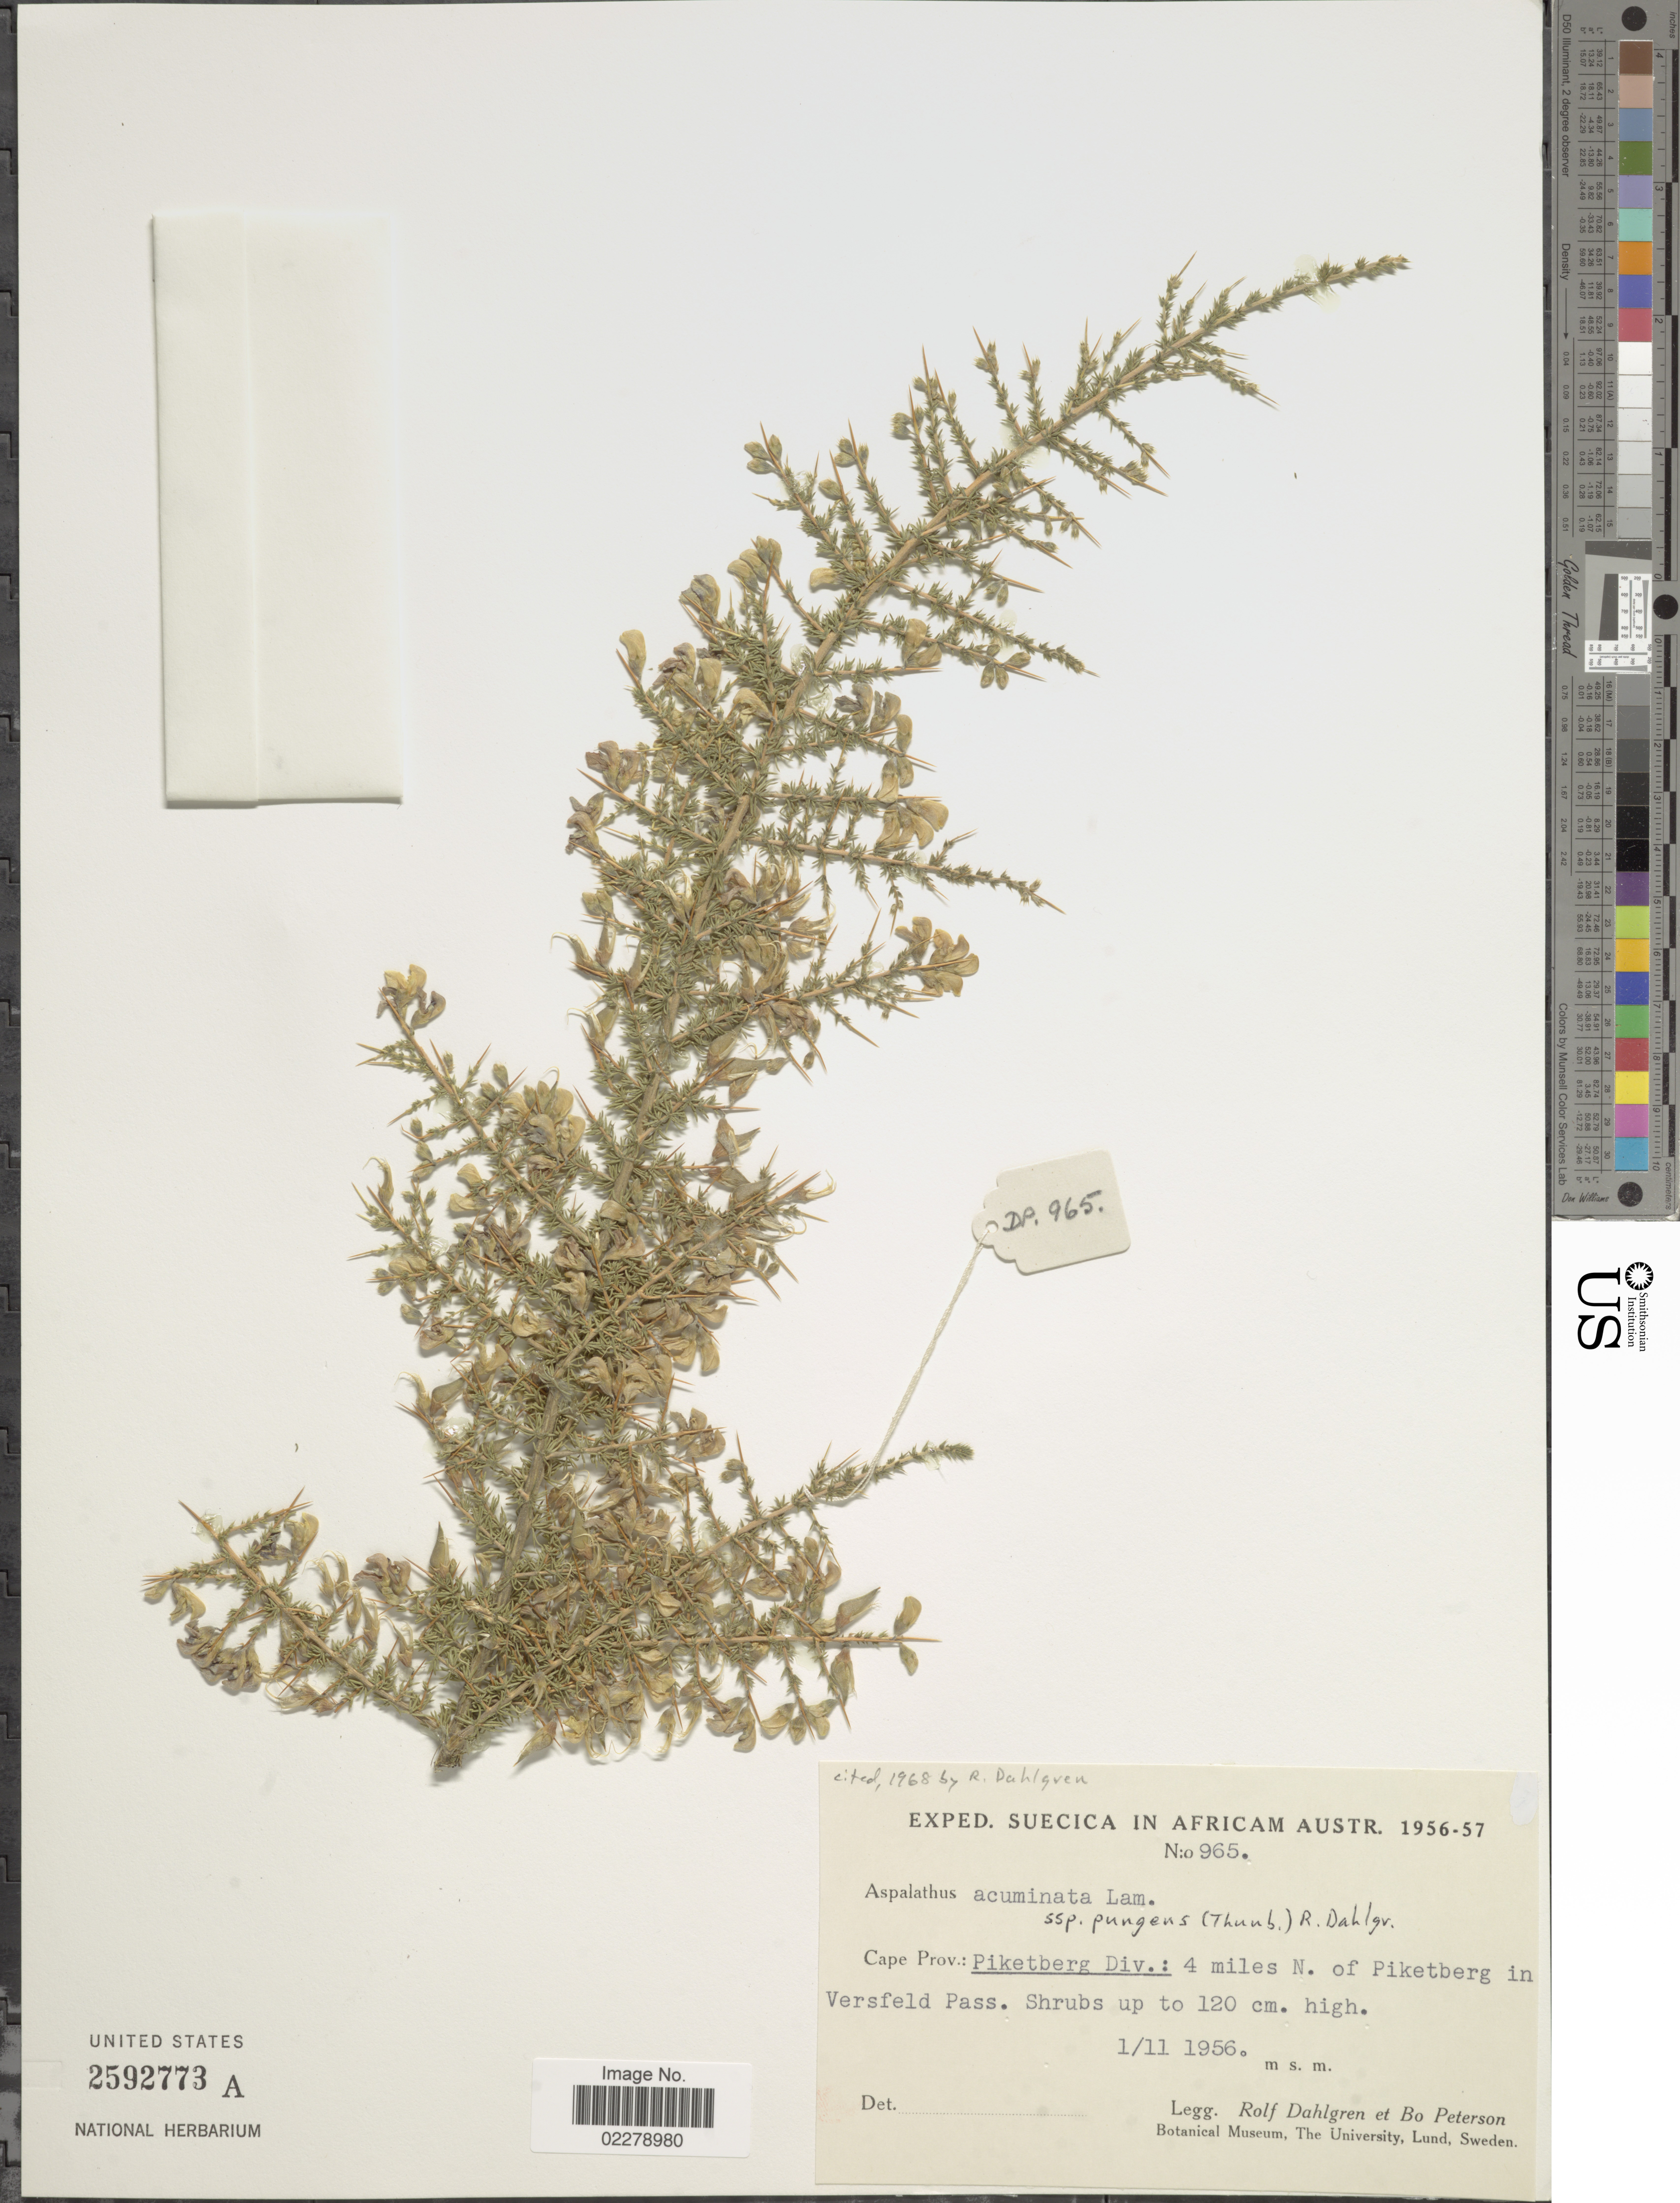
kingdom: Plantae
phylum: Tracheophyta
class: Magnoliopsida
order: Fabales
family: Fabaceae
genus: Aspalathus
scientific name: Aspalathus acuminata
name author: Lam.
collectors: R. Dahlgren & B. H. Peterson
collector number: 965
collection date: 1956-11-01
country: South Africa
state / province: Western Cape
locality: Piketberg Div. : 4 miles N. of Piketberg in Versveld Pass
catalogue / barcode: US 2592773A